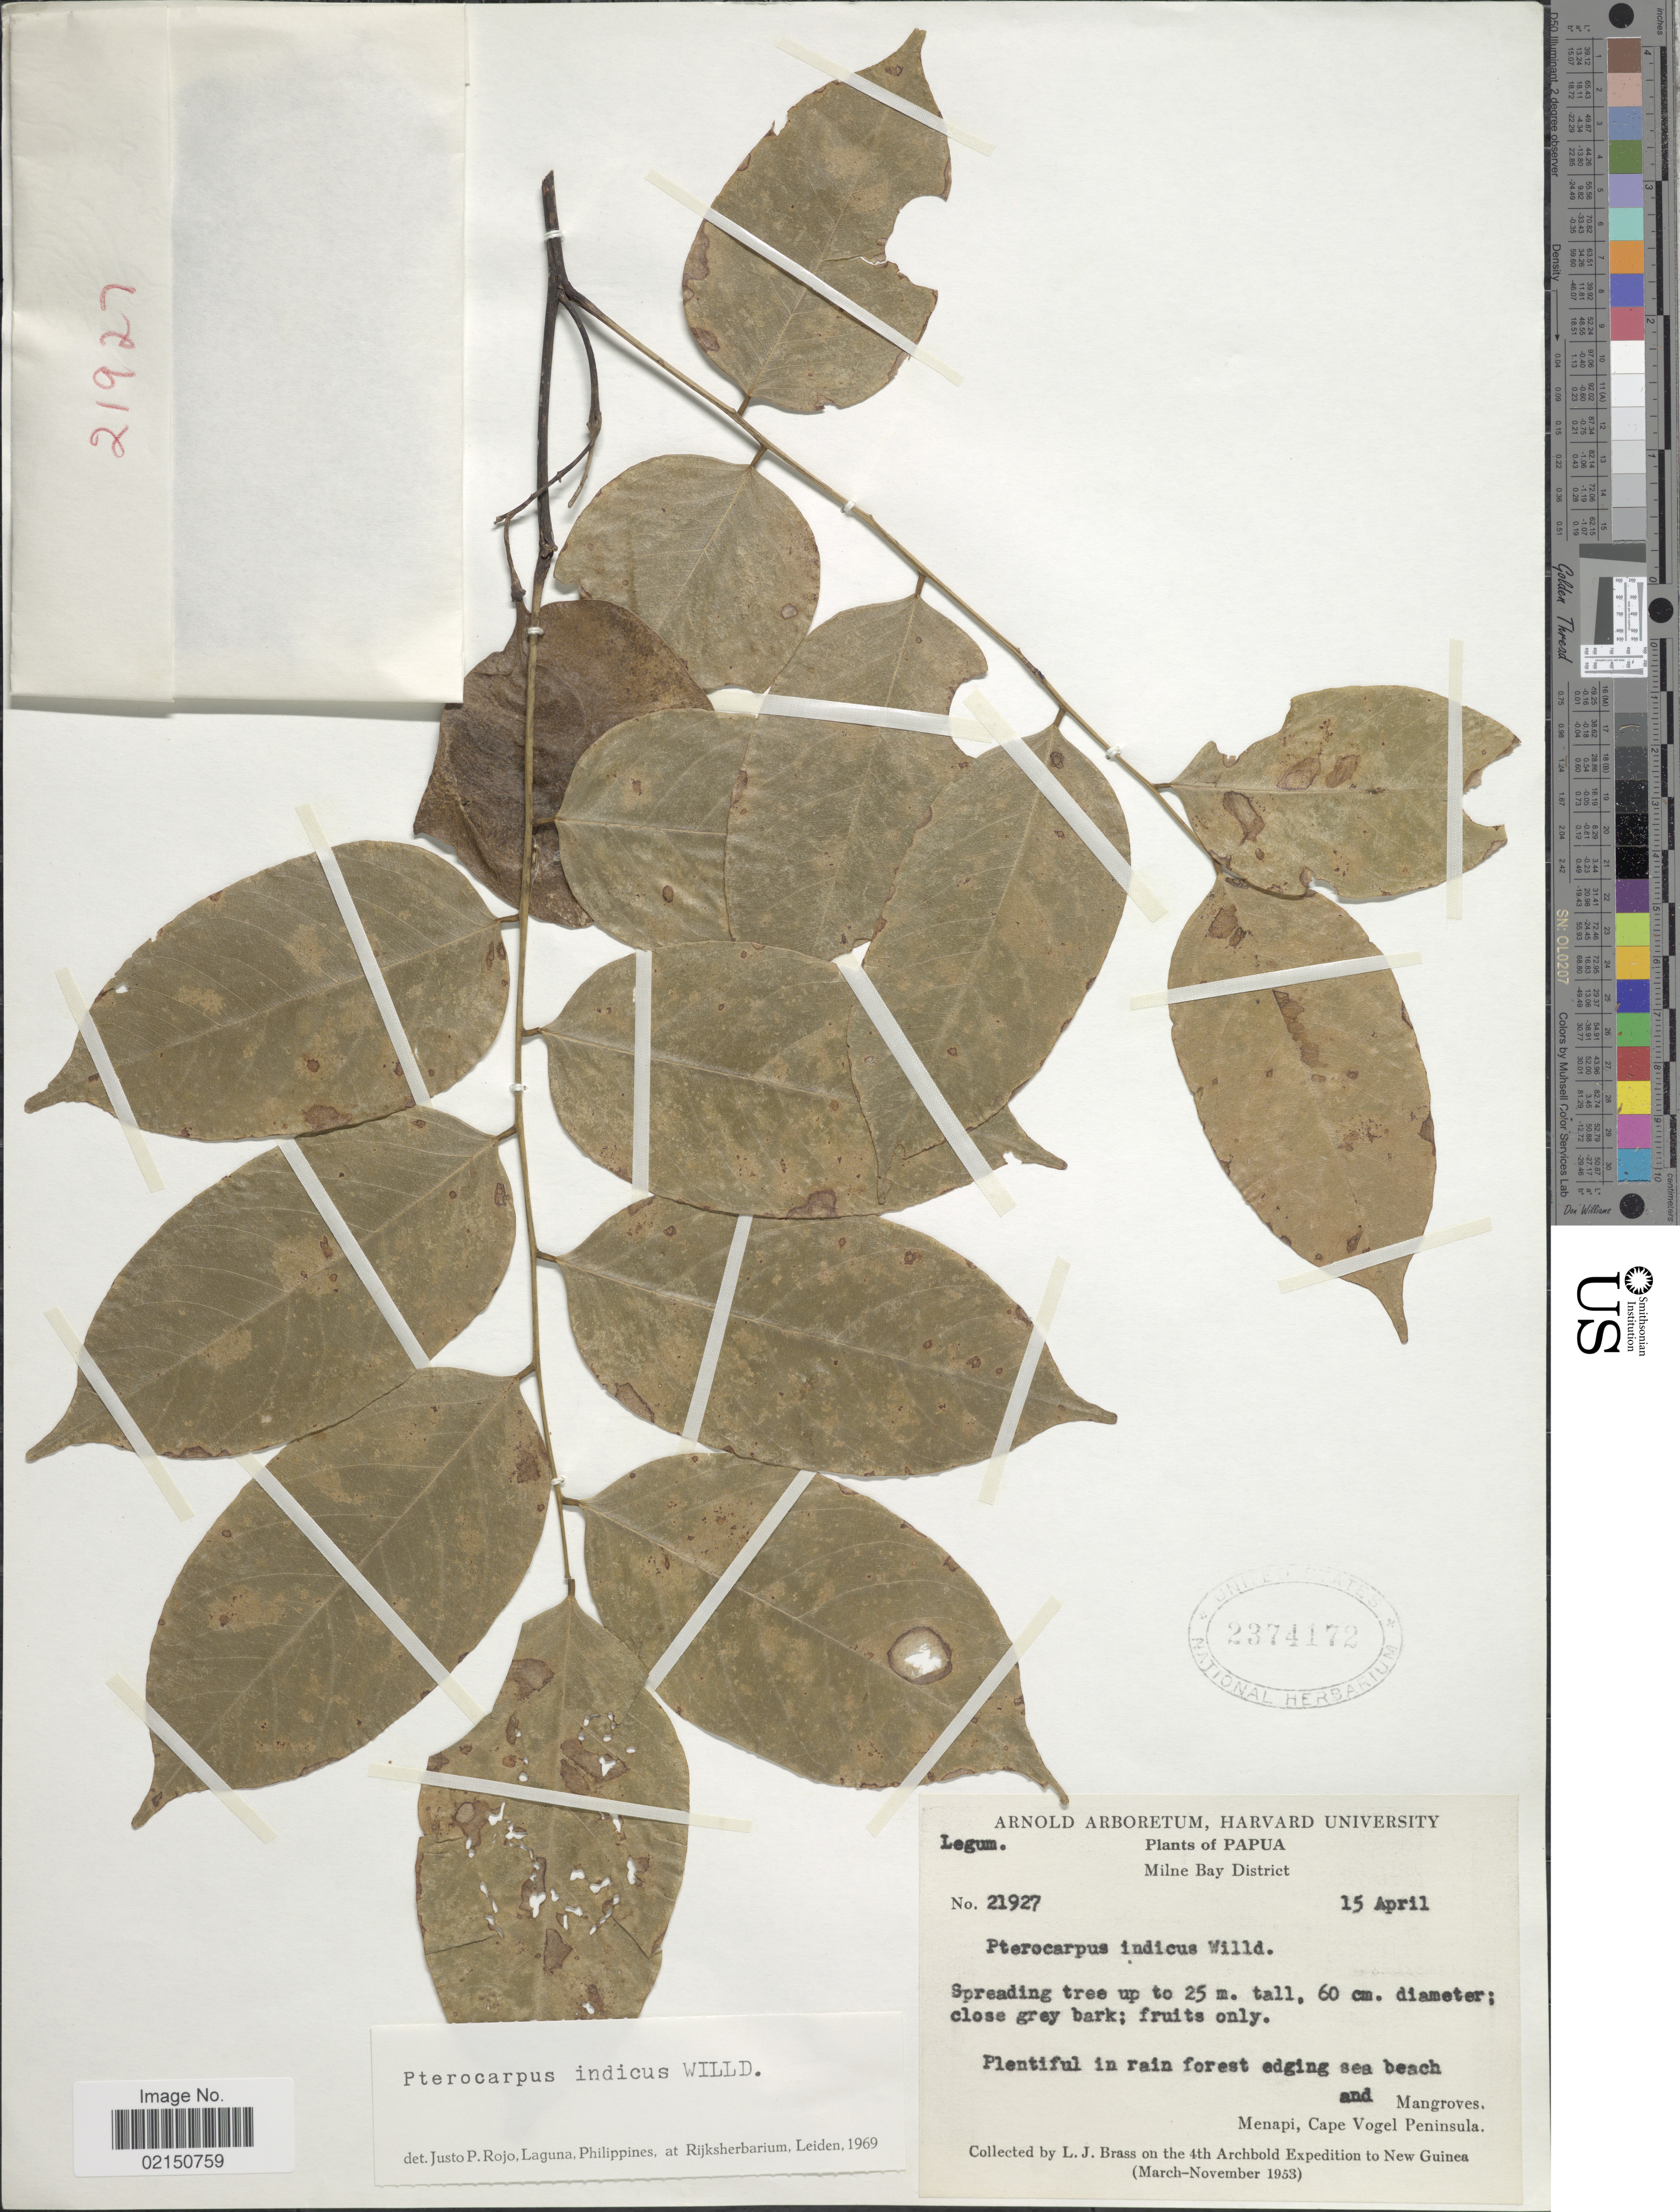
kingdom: Plantae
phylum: Tracheophyta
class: Magnoliopsida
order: Fabales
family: Fabaceae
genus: Pterocarpus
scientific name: Pterocarpus indicus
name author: Willd.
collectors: L. J. Brass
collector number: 21927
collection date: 1953-04-15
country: Papua New Guinea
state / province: Milne Bay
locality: Papua. New Guinea. Menapi, Cape Vogel Peninsula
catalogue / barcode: US 2374172